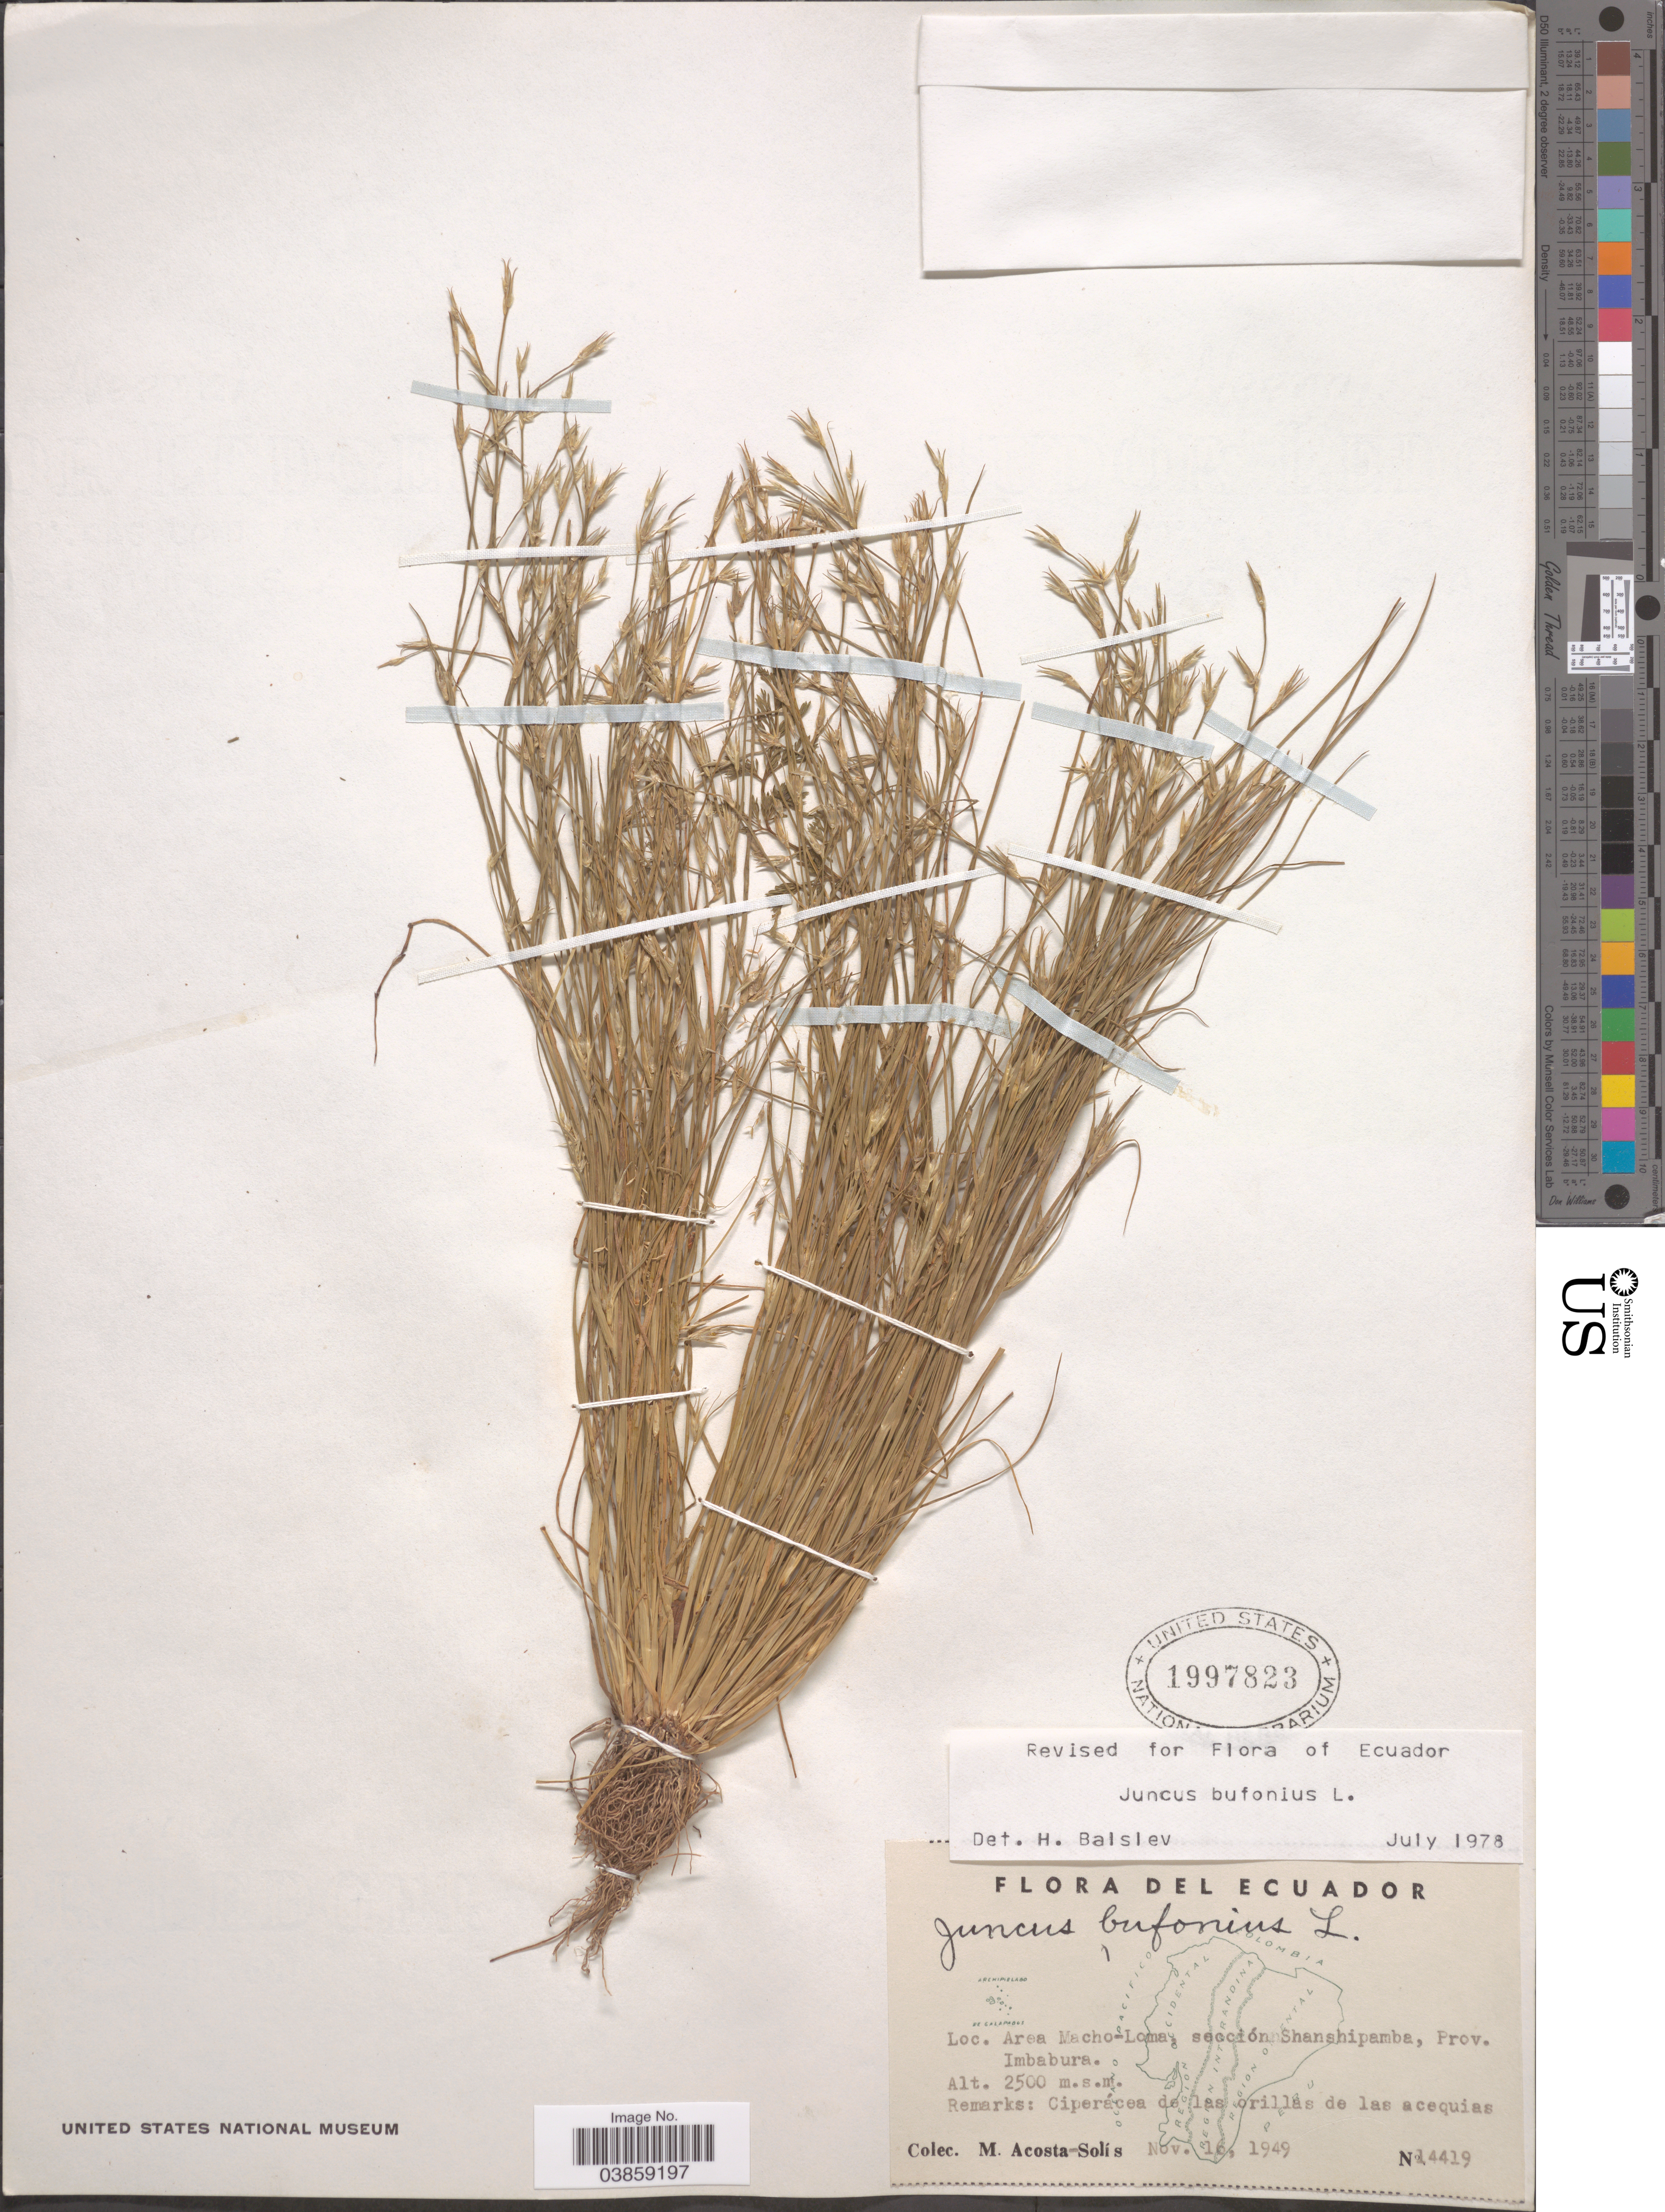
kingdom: Plantae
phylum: Tracheophyta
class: Liliopsida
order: Poales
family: Juncaceae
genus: Juncus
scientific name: Juncus bufonius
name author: L.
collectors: M. Acosta Solis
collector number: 14419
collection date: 1949-11-16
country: Ecuador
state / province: Imbabura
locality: Area Macho-Lomas, sección Shanshipamba.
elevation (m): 2500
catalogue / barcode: US 1997823